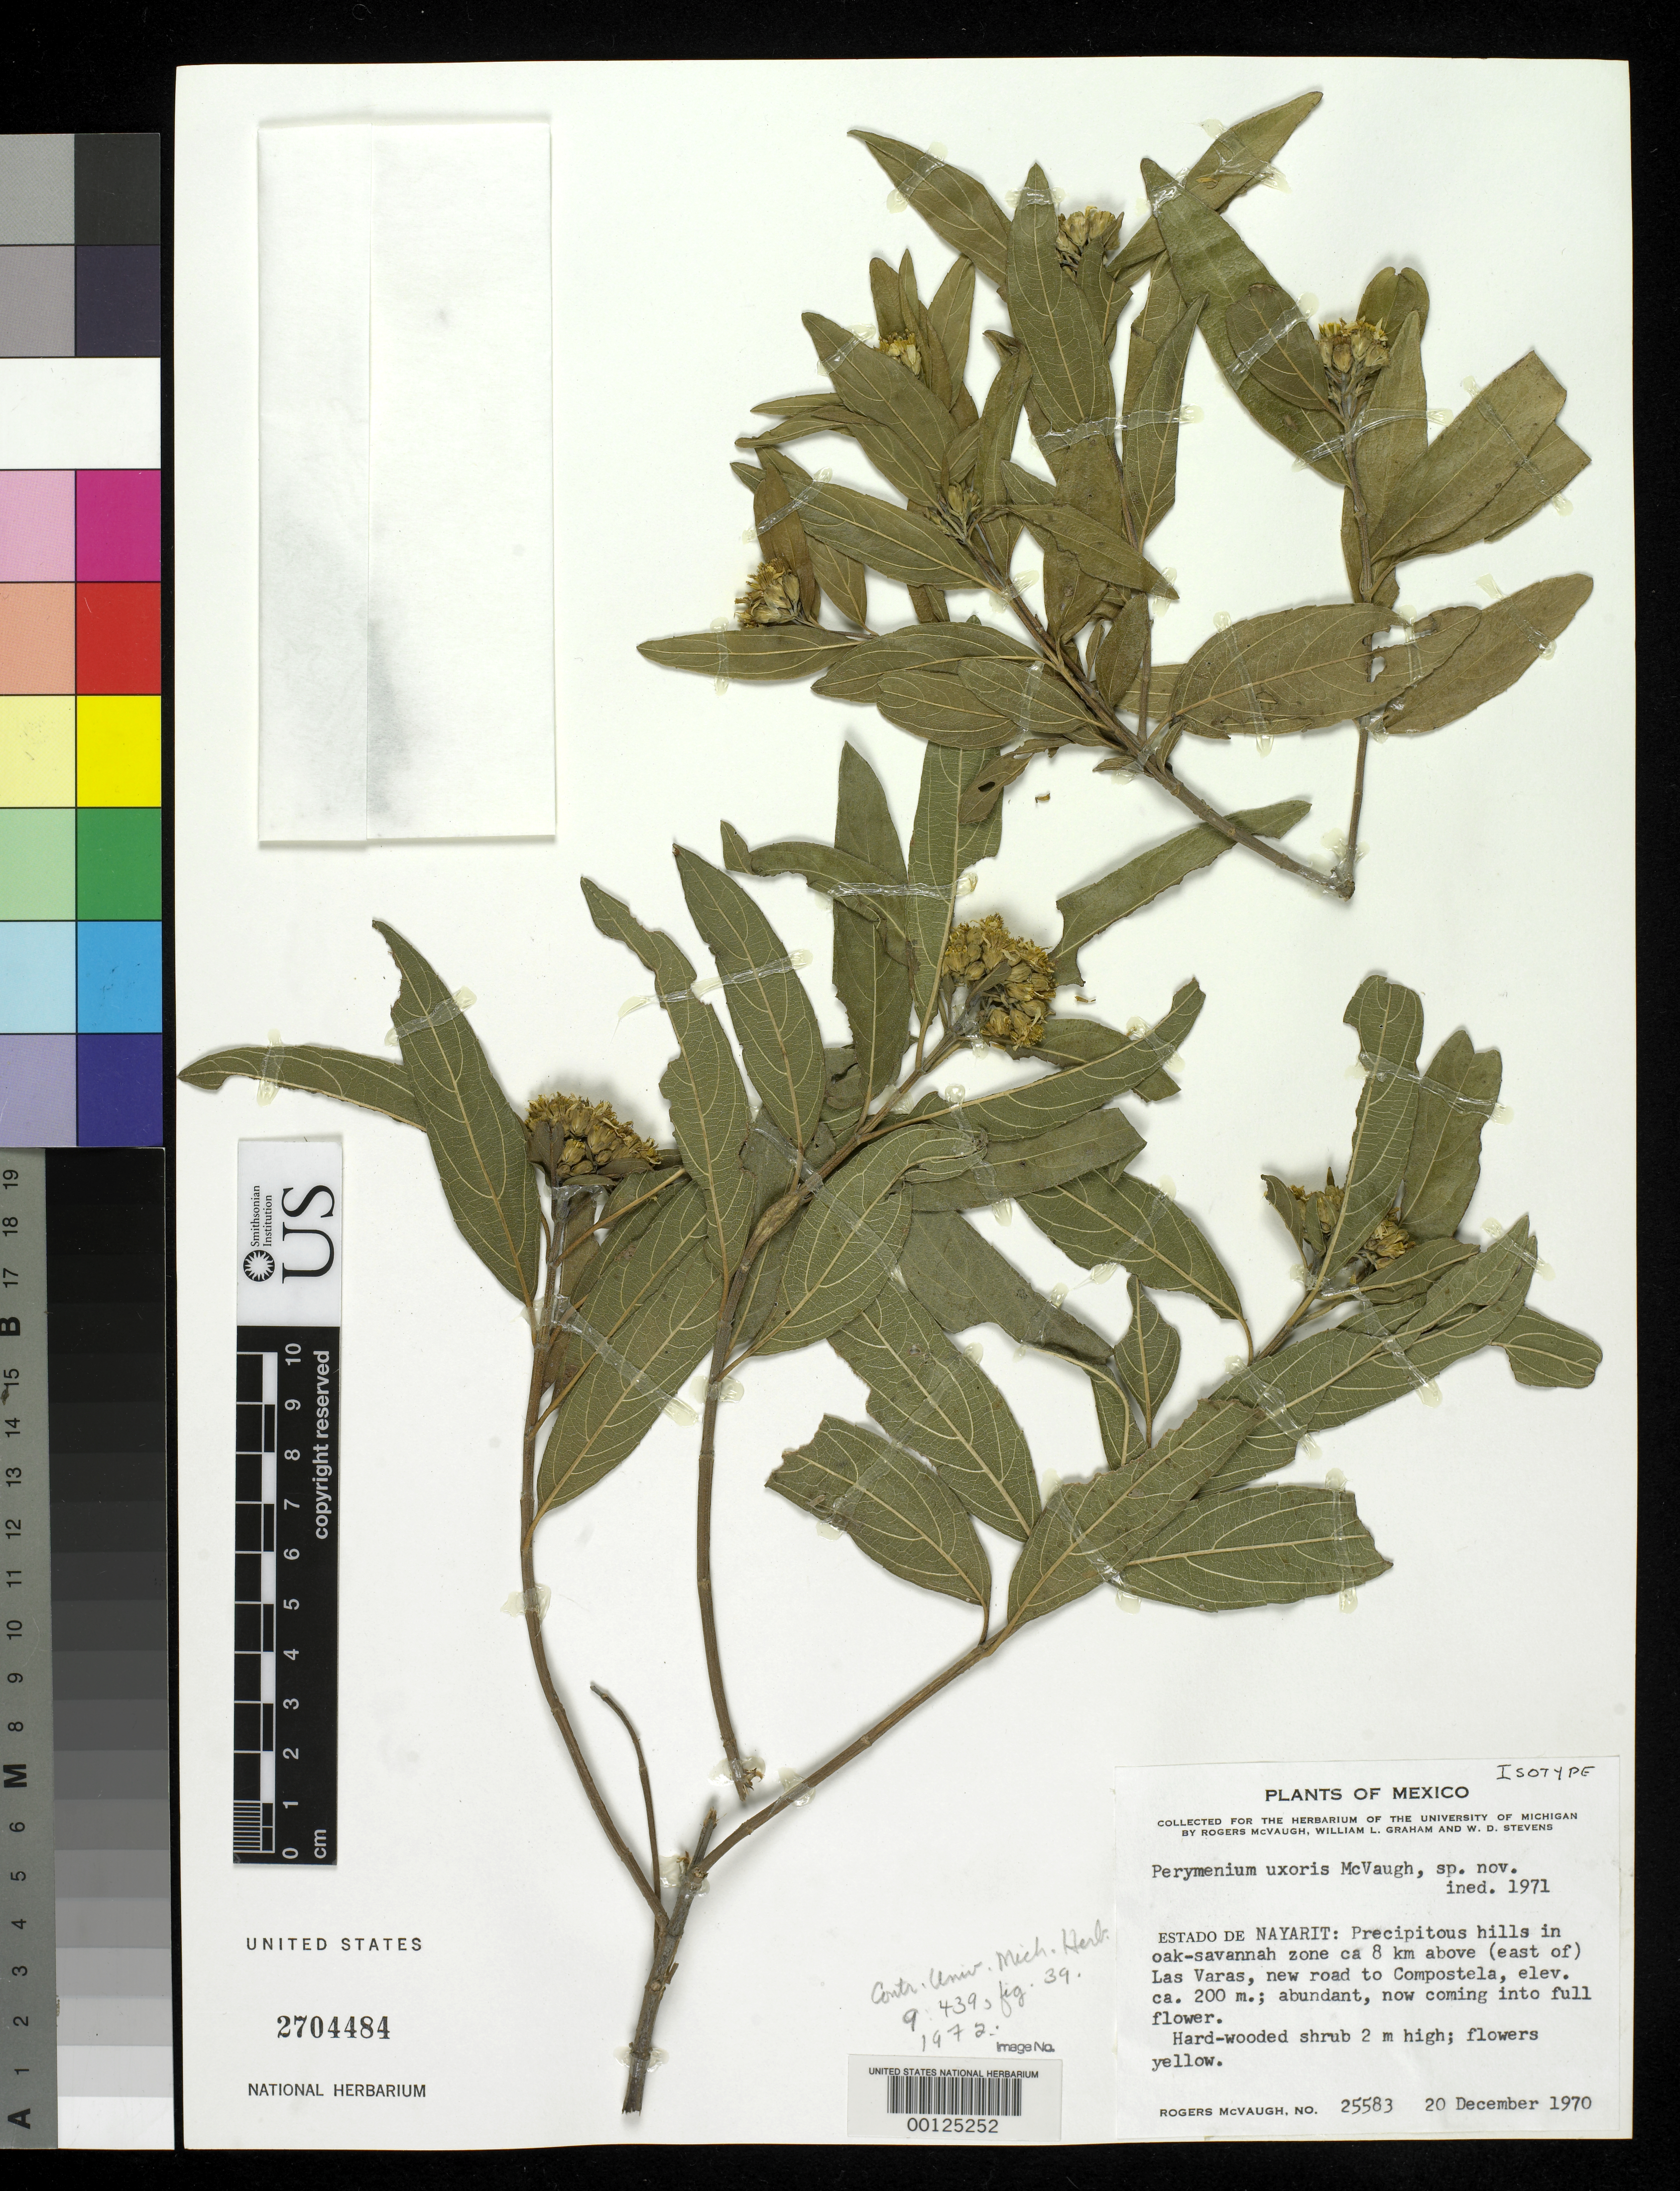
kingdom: Plantae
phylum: Tracheophyta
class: Magnoliopsida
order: Asterales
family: Asteraceae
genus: Perymenium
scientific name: Perymenium uxoris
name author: McVaugh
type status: Isotype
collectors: R. McVaugh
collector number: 25583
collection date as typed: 20 Dec 1970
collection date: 1970-12-20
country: Mexico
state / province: Nayarit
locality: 8 km above (E of) Las Varas, new road to Compostela.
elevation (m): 200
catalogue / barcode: US 2704484